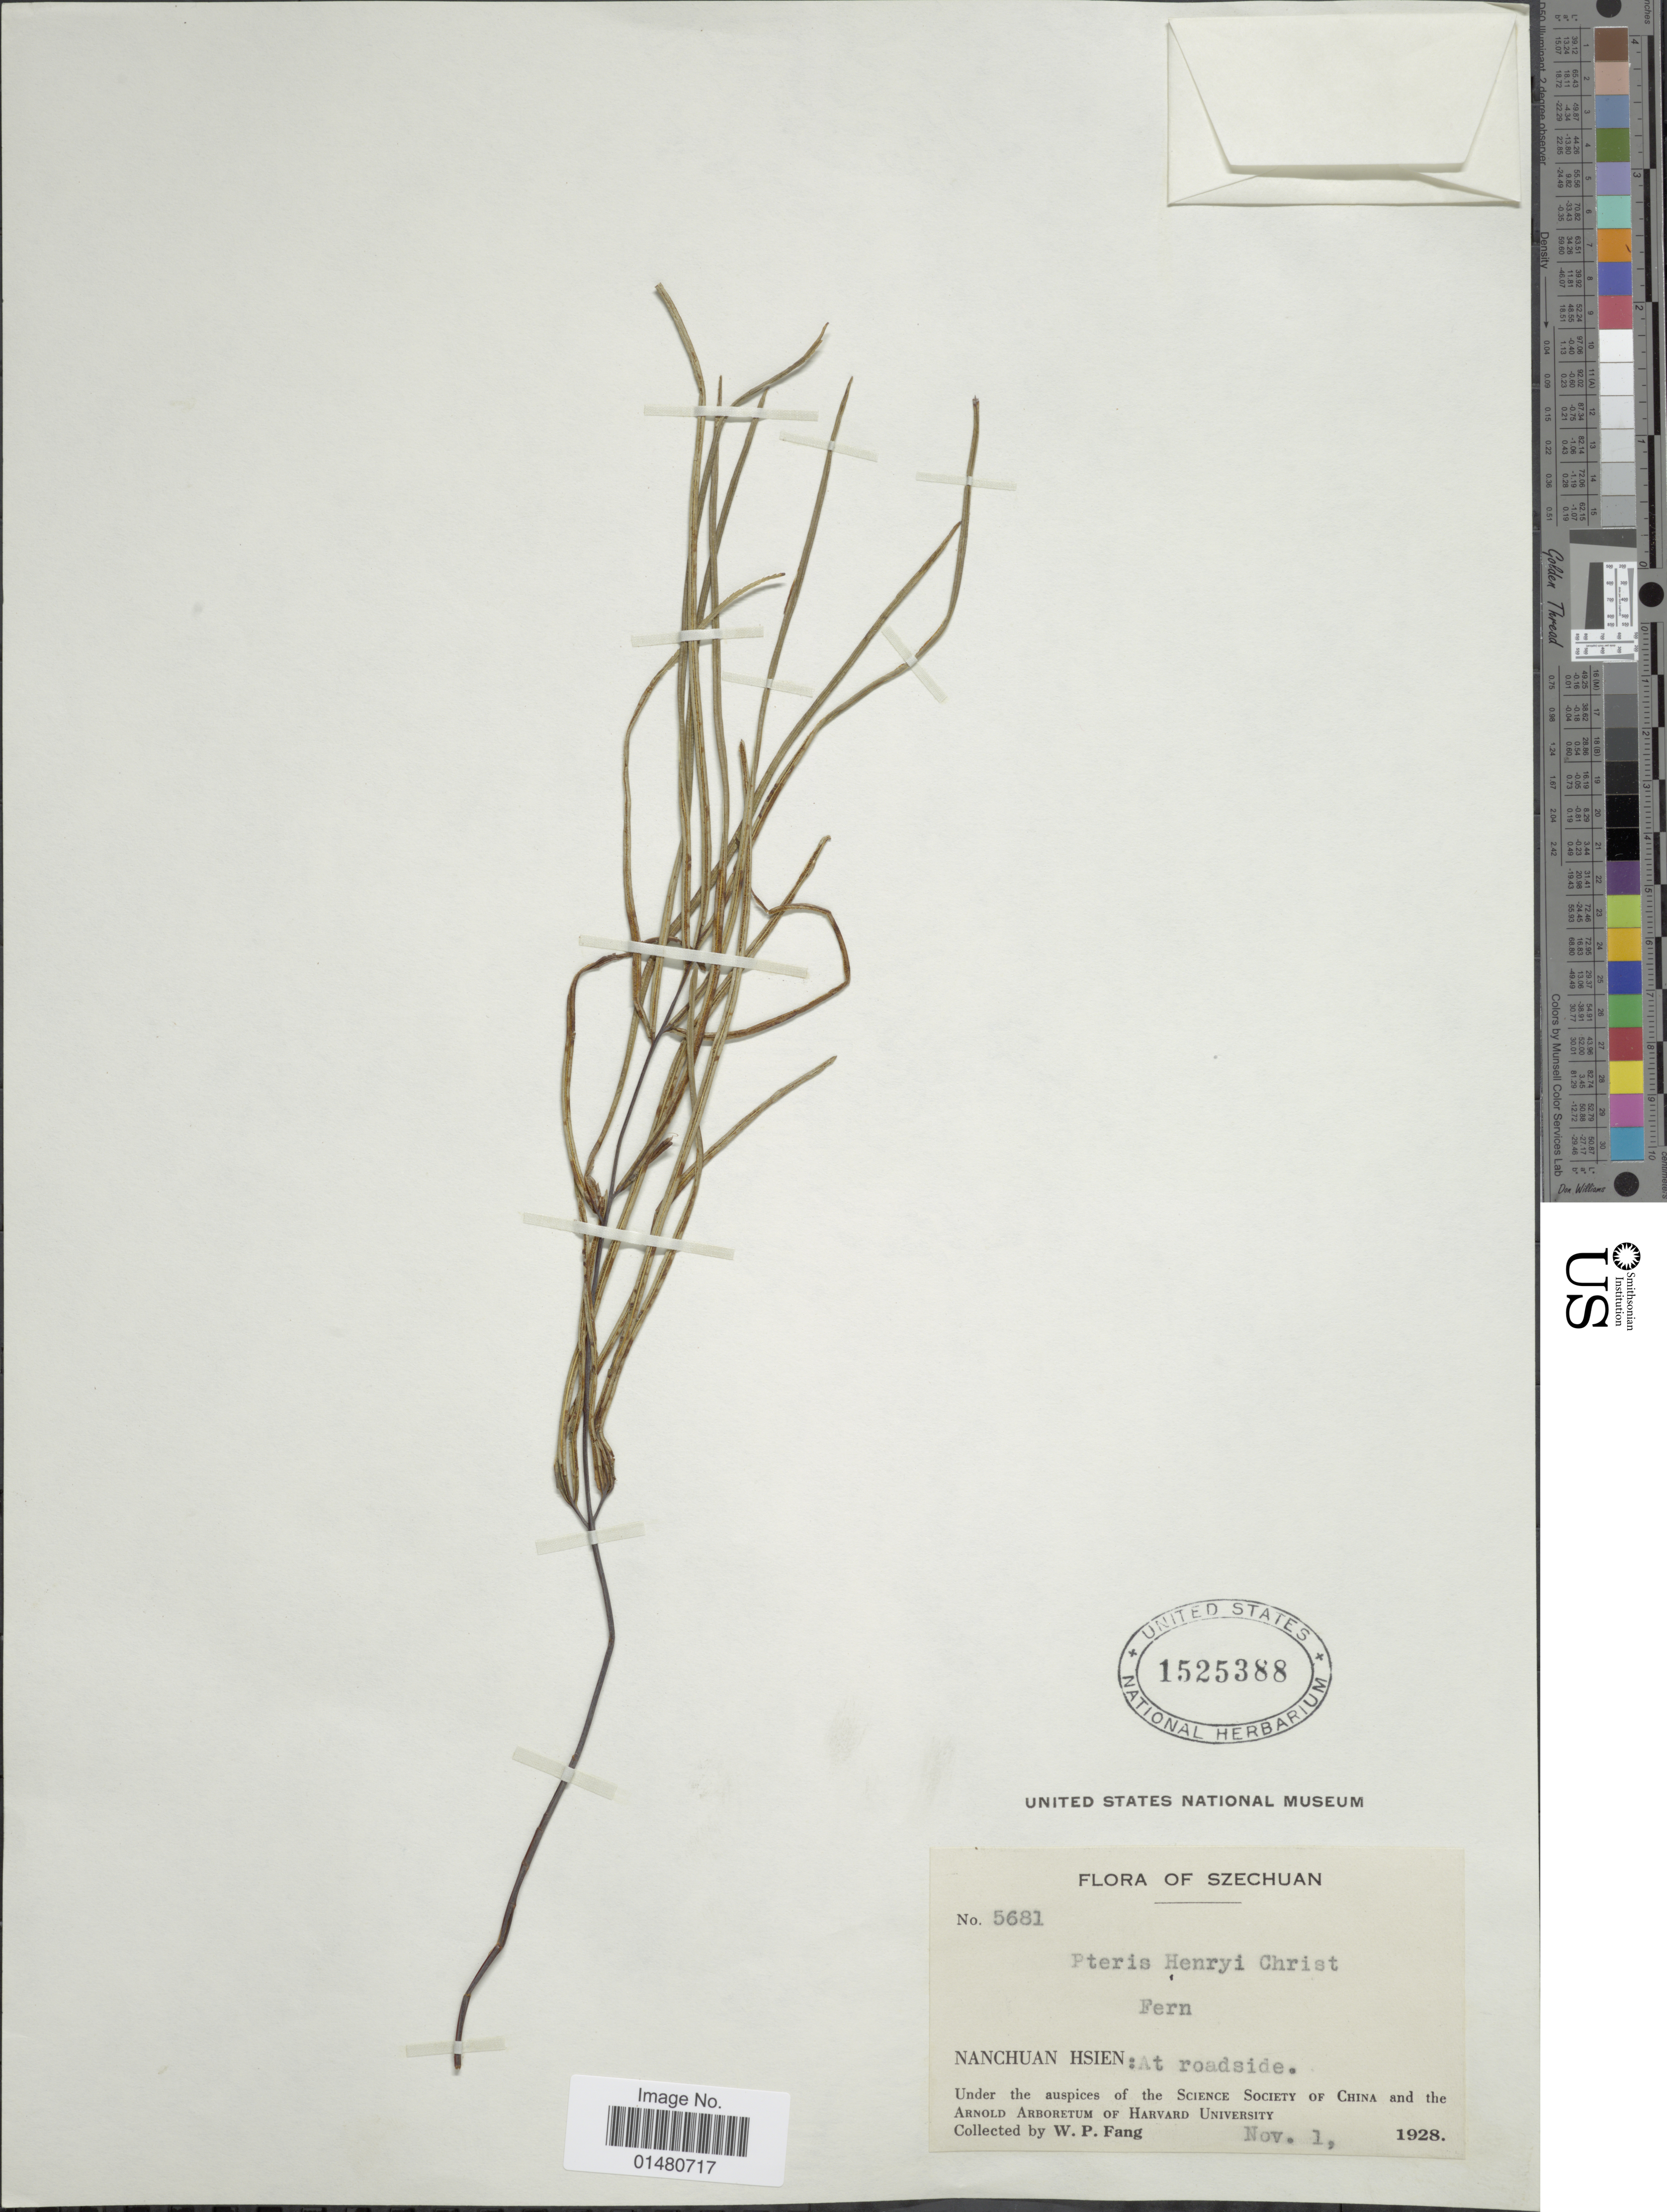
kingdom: Plantae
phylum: Tracheophyta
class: Polypodiopsida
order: Polypodiales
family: Pteridaceae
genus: Pteris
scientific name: Pteris henryi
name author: Christ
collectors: W. P. Fang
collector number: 5681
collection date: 1928-11-01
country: China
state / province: Sichuan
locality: Szechuan, Nanchuan Hsien: at roadside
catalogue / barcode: US 1525388